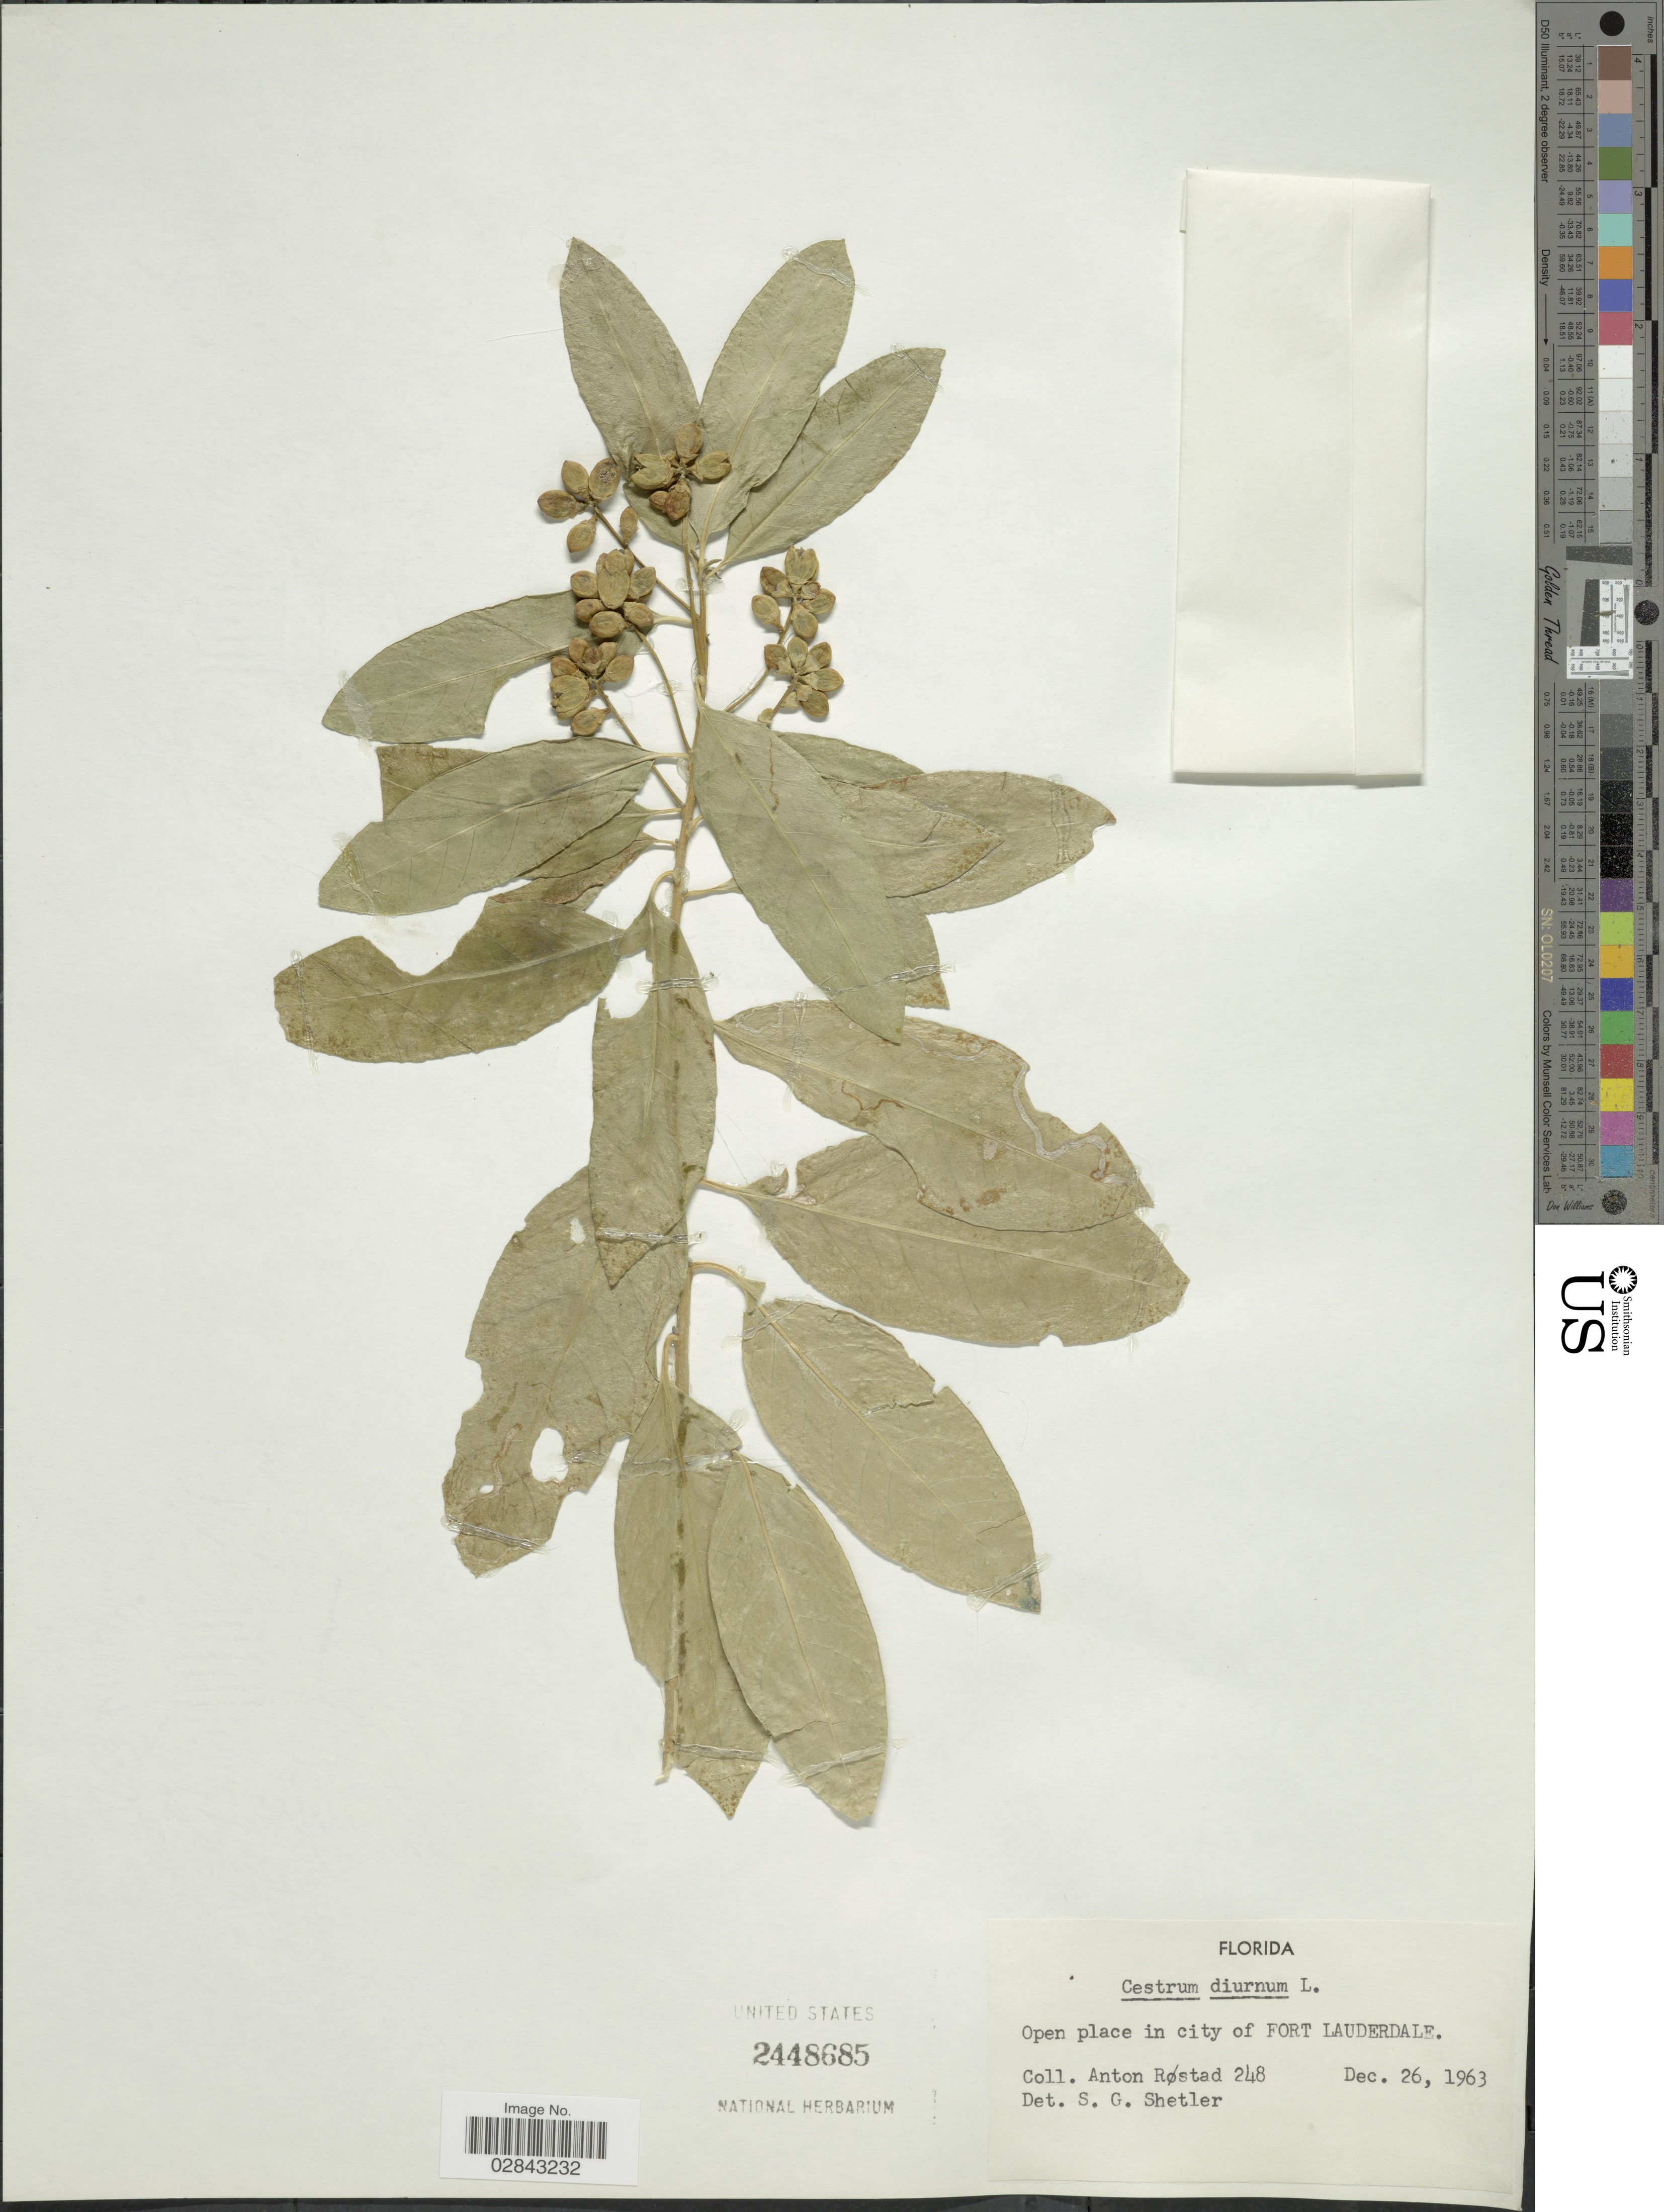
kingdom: Plantae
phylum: Tracheophyta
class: Magnoliopsida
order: Solanales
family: Solanaceae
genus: Cestrum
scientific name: Cestrum diurnum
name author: L.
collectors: A. Róstad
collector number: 248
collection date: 1963-12-26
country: United States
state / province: Florida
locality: Open place in city of Lauderdale.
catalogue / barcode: US 2448685